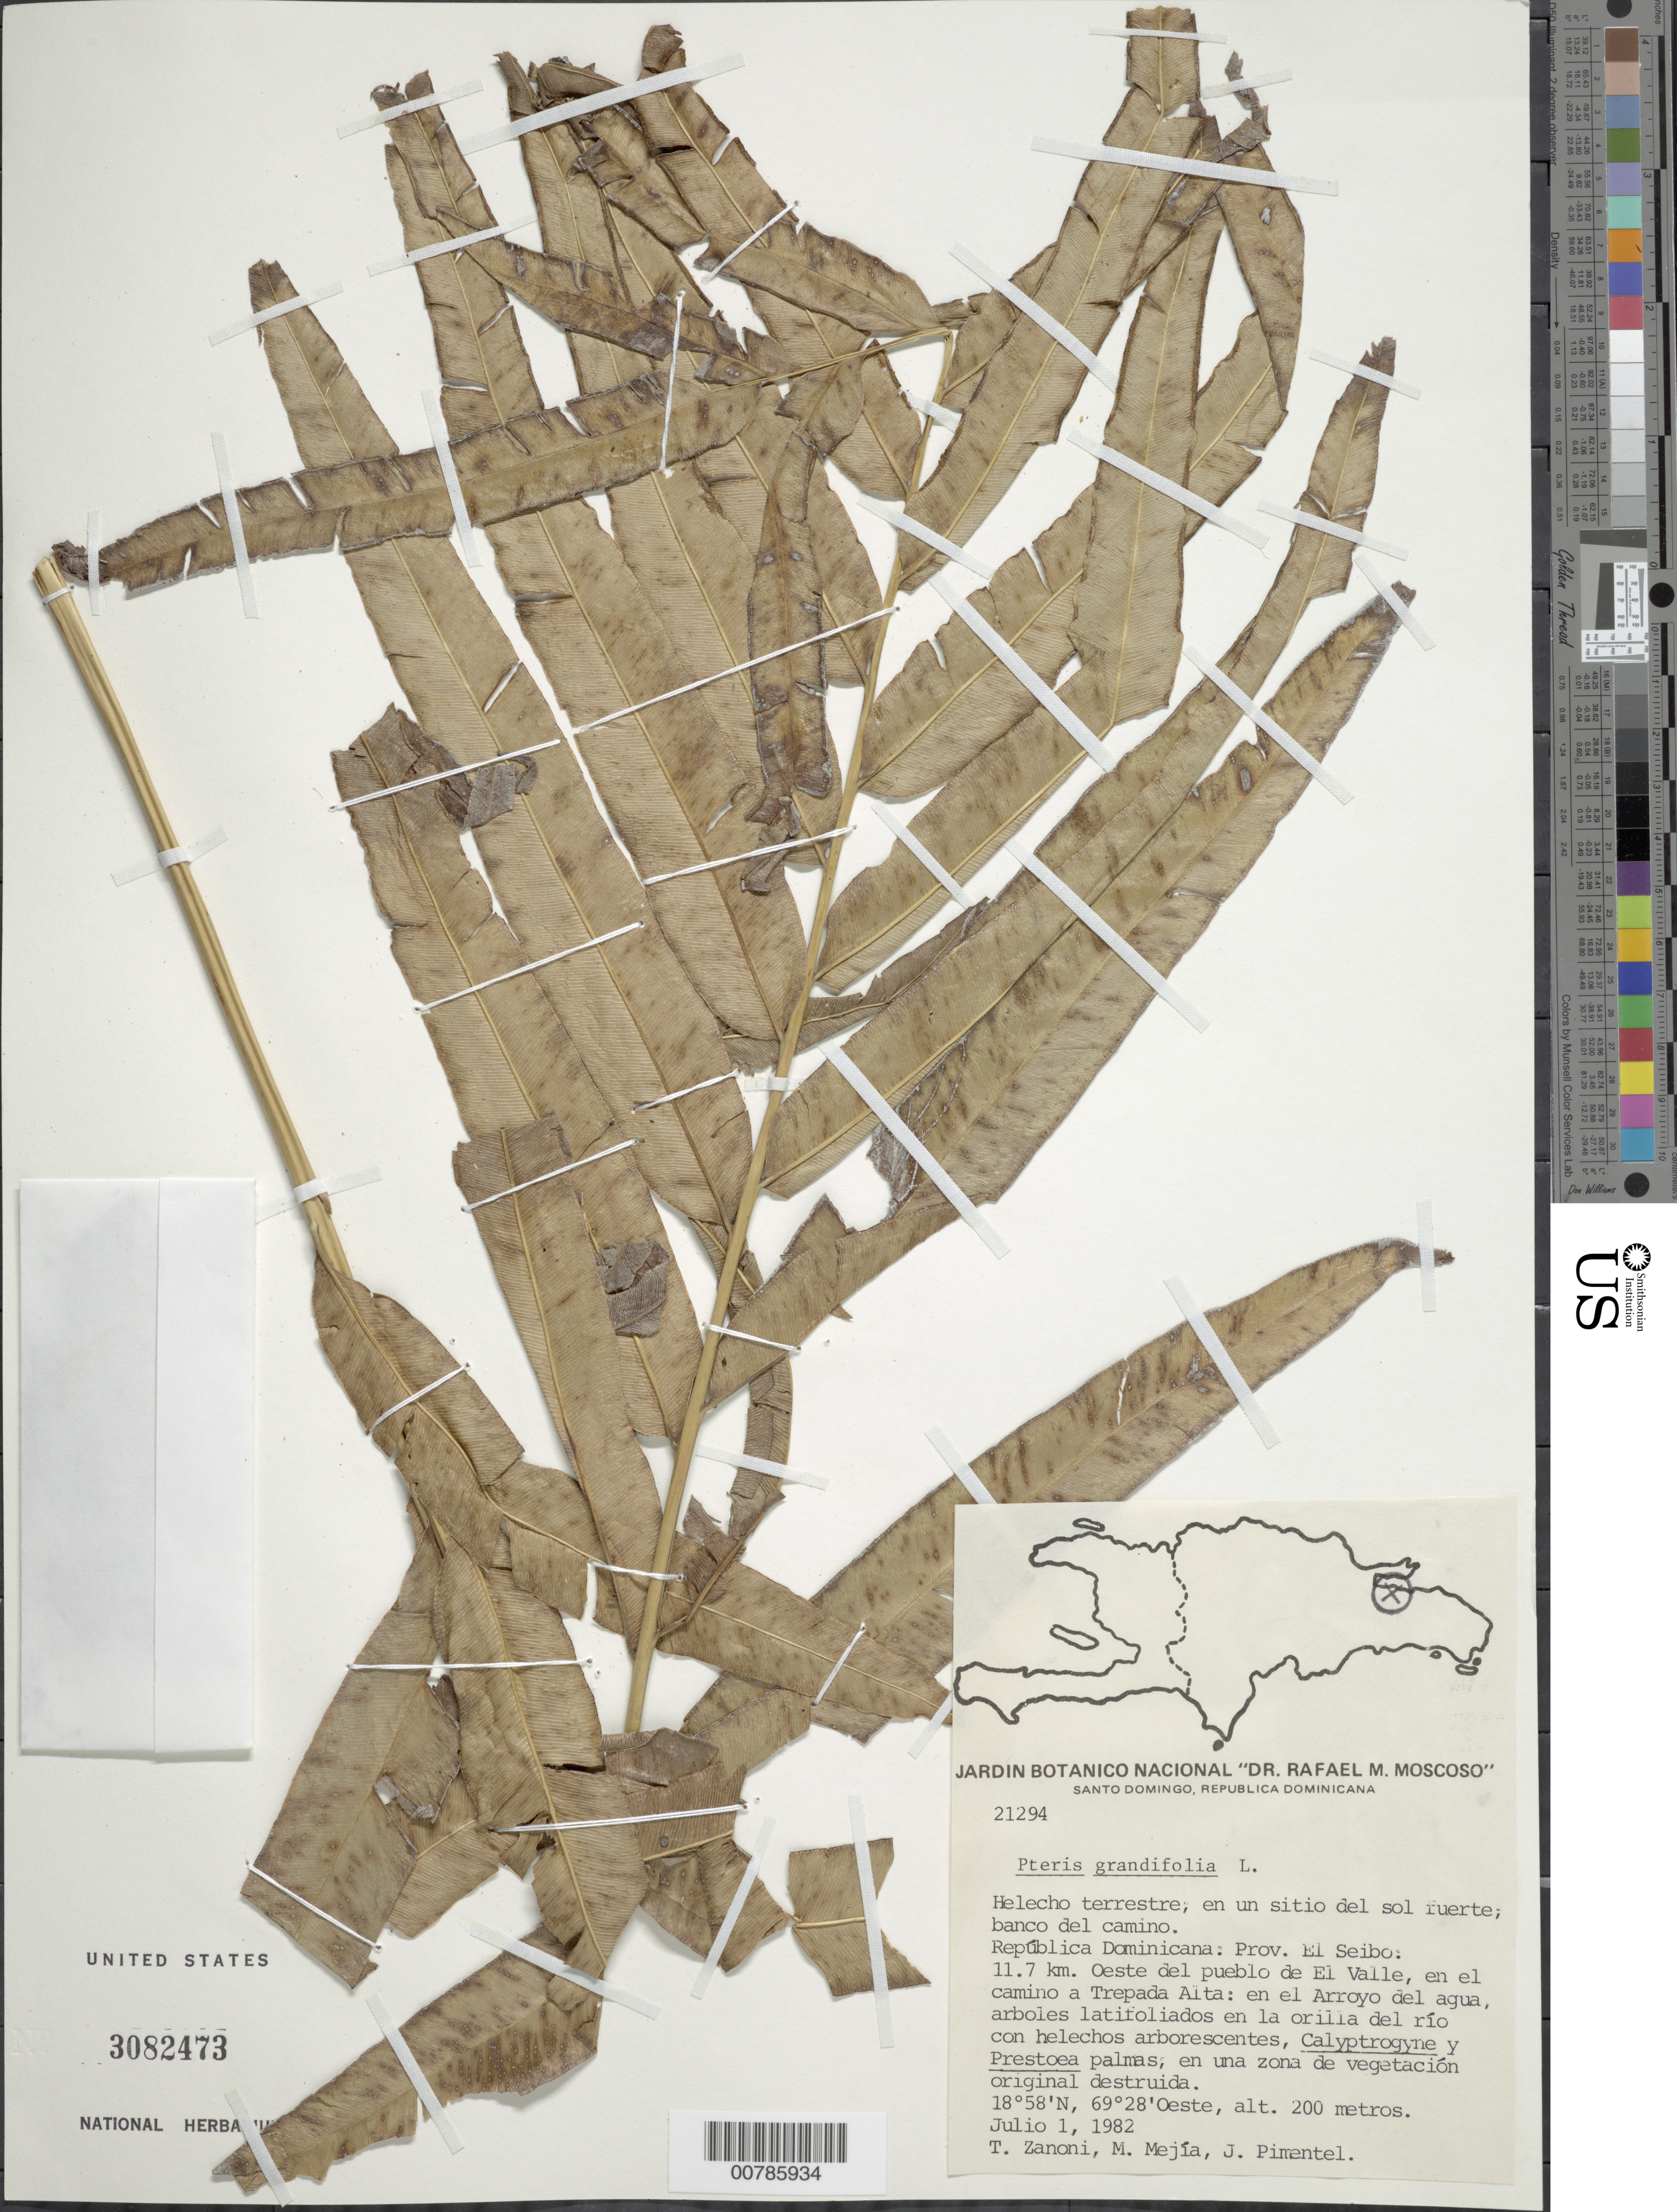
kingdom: Plantae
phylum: Tracheophyta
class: Polypodiopsida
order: Polypodiales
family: Pteridaceae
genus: Pteris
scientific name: Pteris grandifolia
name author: L.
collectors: T. A. Zanoni, M. Mejia & J. Pimentel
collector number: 21294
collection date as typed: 01 Jul 1982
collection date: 1982-07-01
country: Dominican Republic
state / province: El Seibo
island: Hispaniola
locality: El Valle, 11.7 km oeste, en el camino a Trepada Alta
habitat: Sitio del sol fuerte; arroyo del agua, arboles latifoliados en la orilla del río con helechos arborescentes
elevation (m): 200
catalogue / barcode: US 3082473